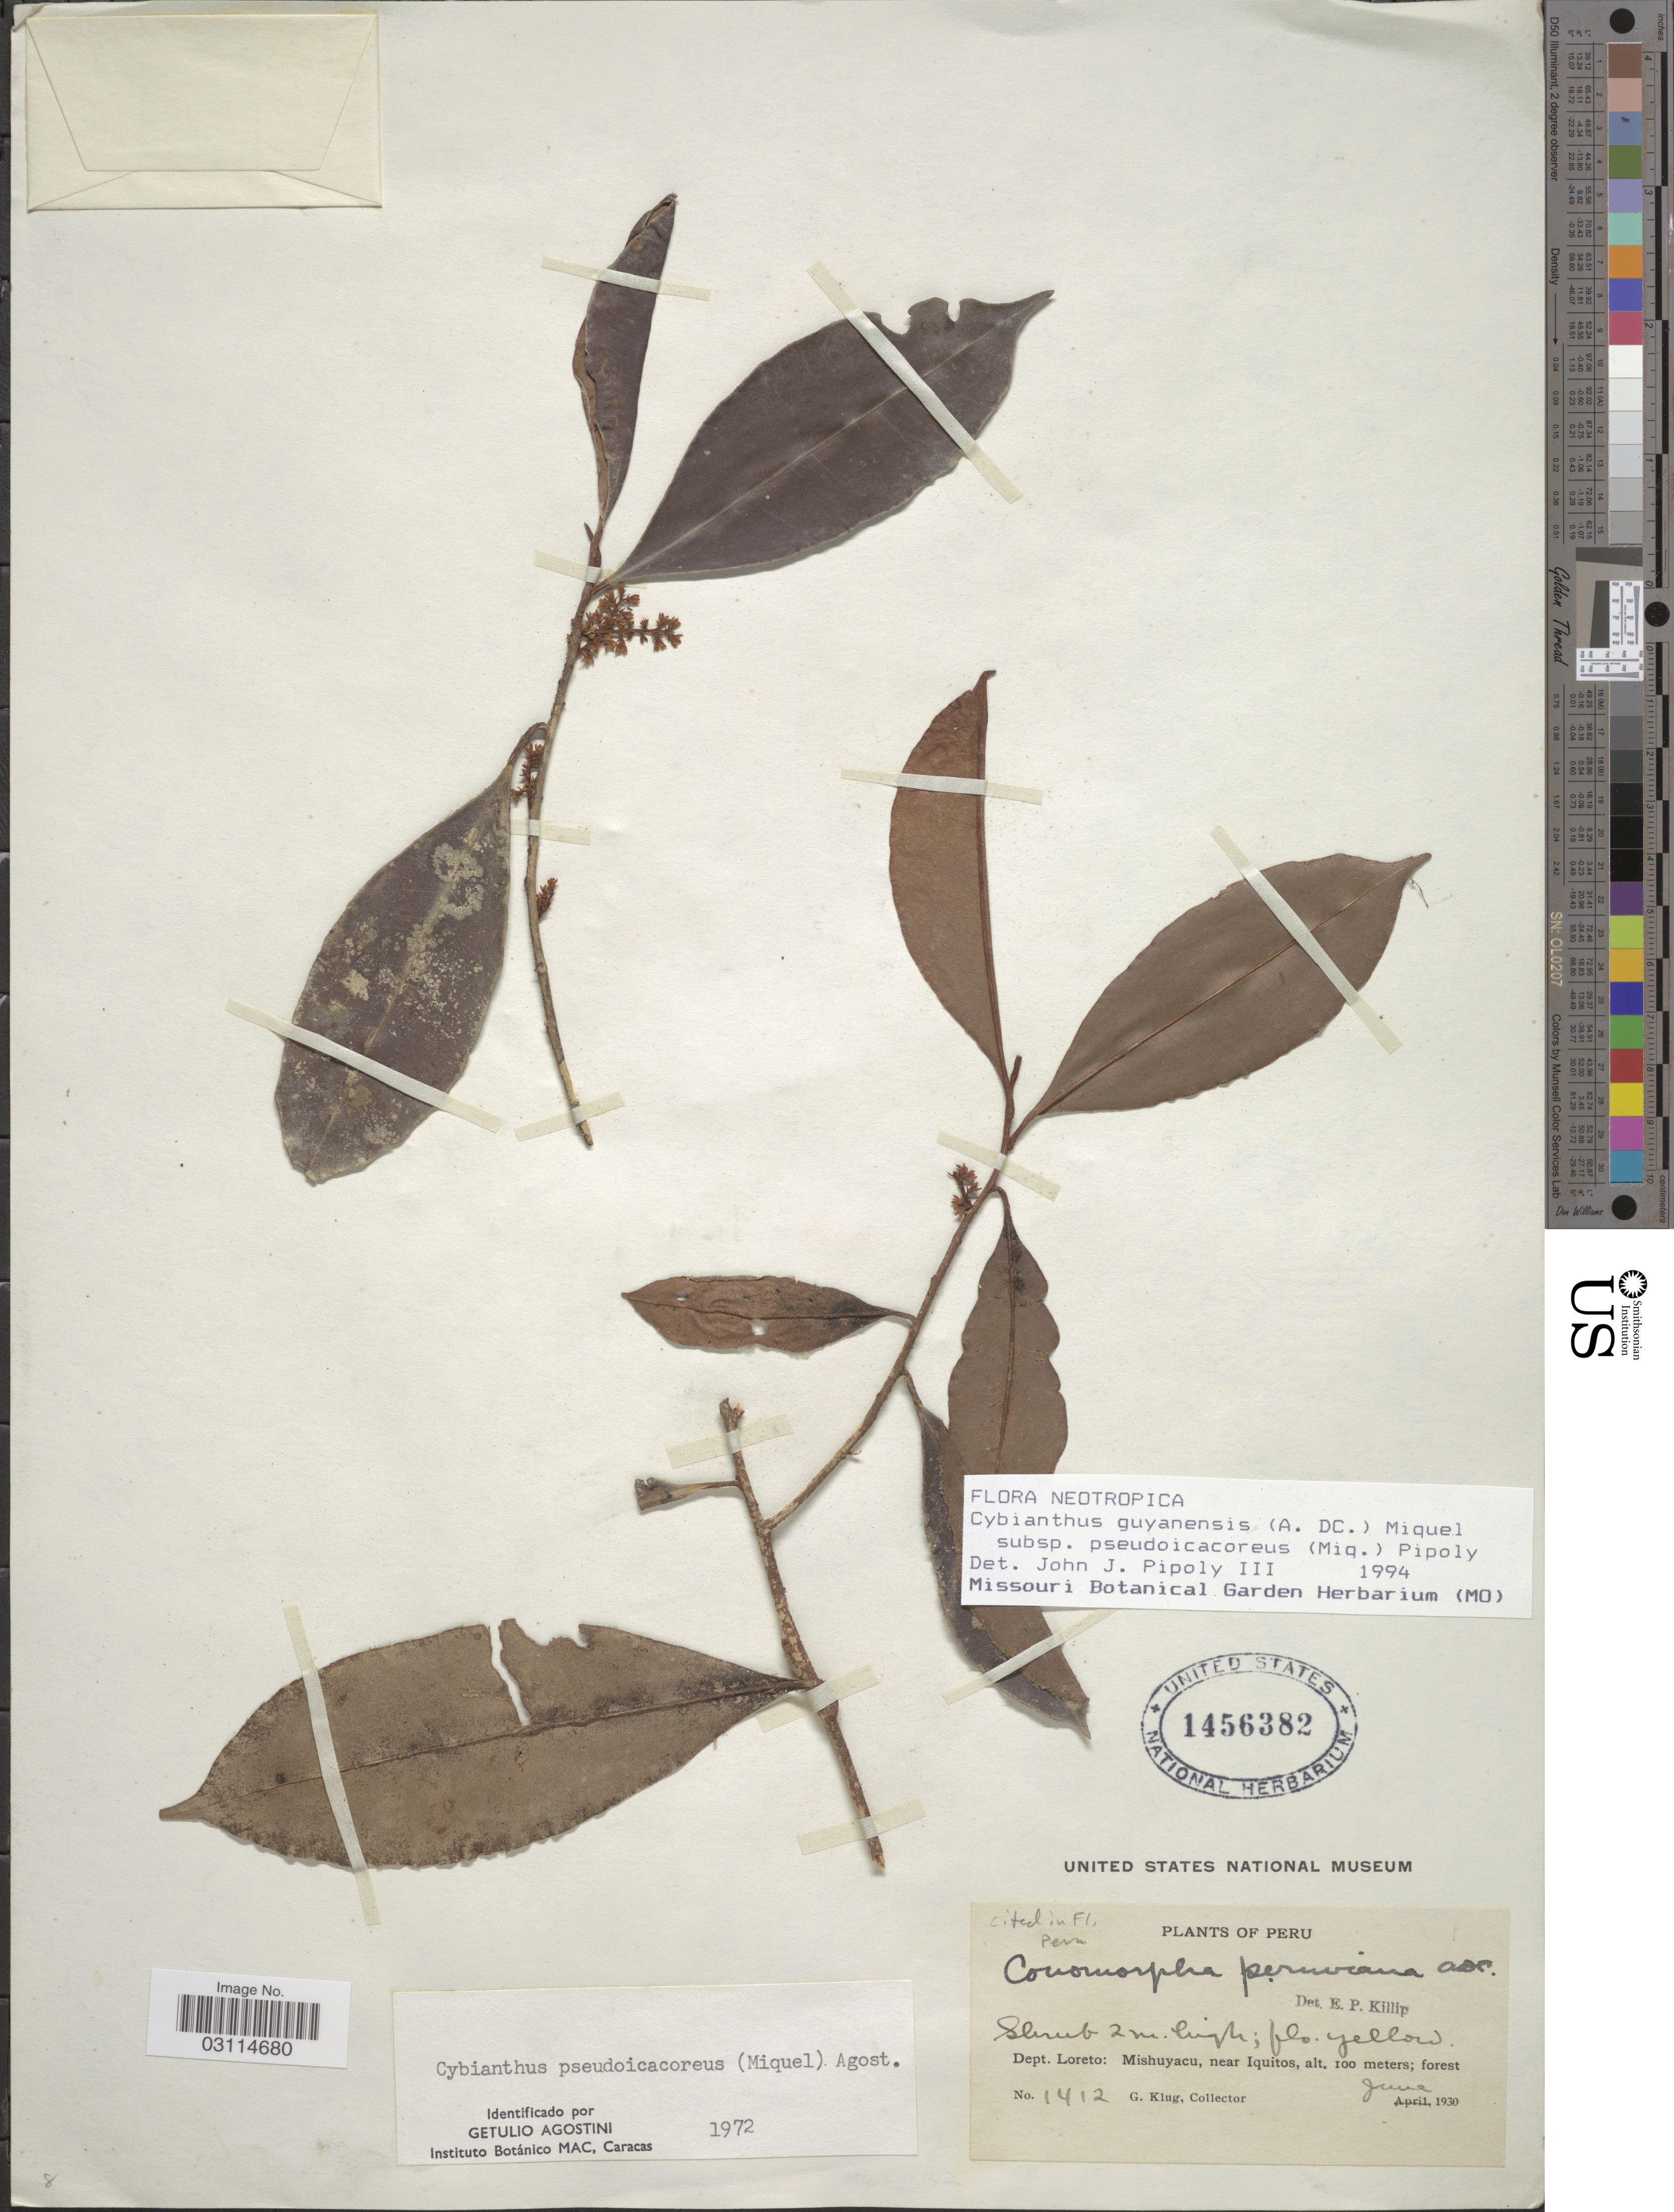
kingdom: Plantae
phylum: Tracheophyta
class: Magnoliopsida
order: Ericales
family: Primulaceae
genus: Cybianthus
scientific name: Cybianthus guyanensis subsp. pseudoicacoreus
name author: (Miq.) Pipoly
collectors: G. Klug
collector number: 1412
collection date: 1930-06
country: Peru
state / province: Loreto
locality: Dept. Loreto: Mishuyacu, near Iquitos.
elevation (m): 100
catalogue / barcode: US 1456382